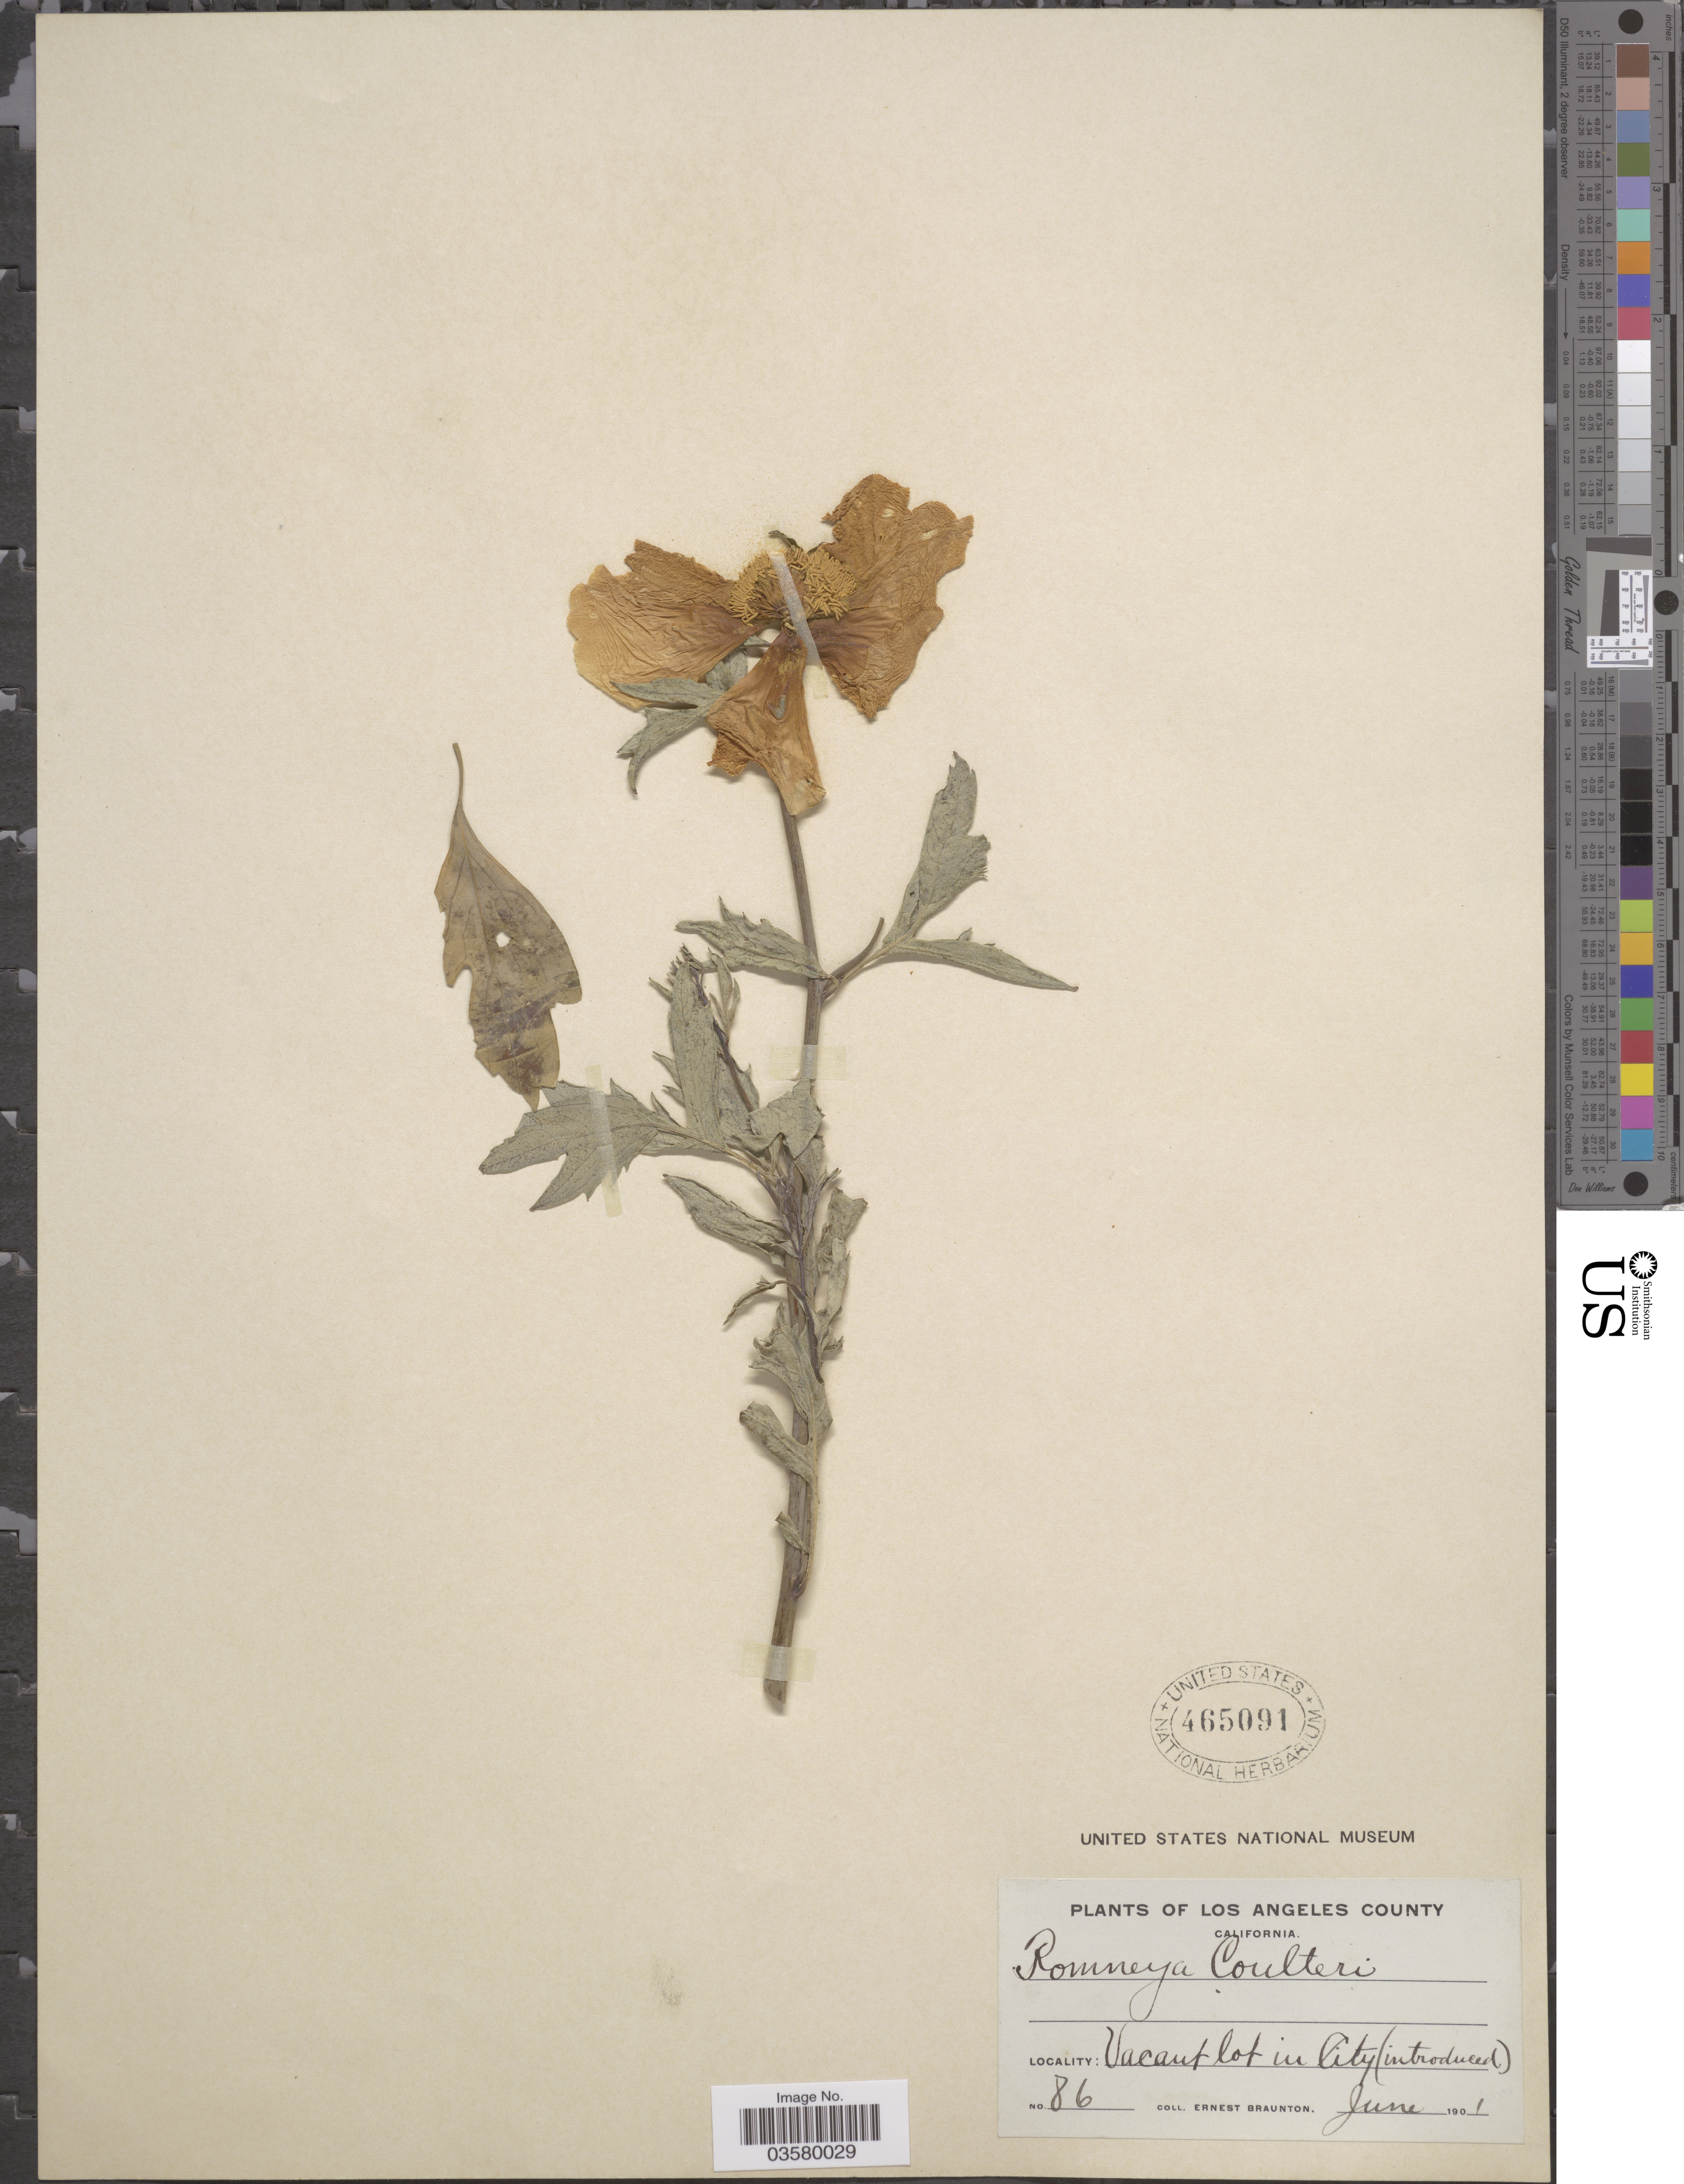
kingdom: Plantae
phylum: Tracheophyta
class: Magnoliopsida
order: Ranunculales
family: Papaveraceae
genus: Romneya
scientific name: Romneya coulteri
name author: Harv.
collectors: E. Braunton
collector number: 86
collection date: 1901-06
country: United States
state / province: California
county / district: Los Angeles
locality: Los Angeles County. Vacant lot in City.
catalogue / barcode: US 465091